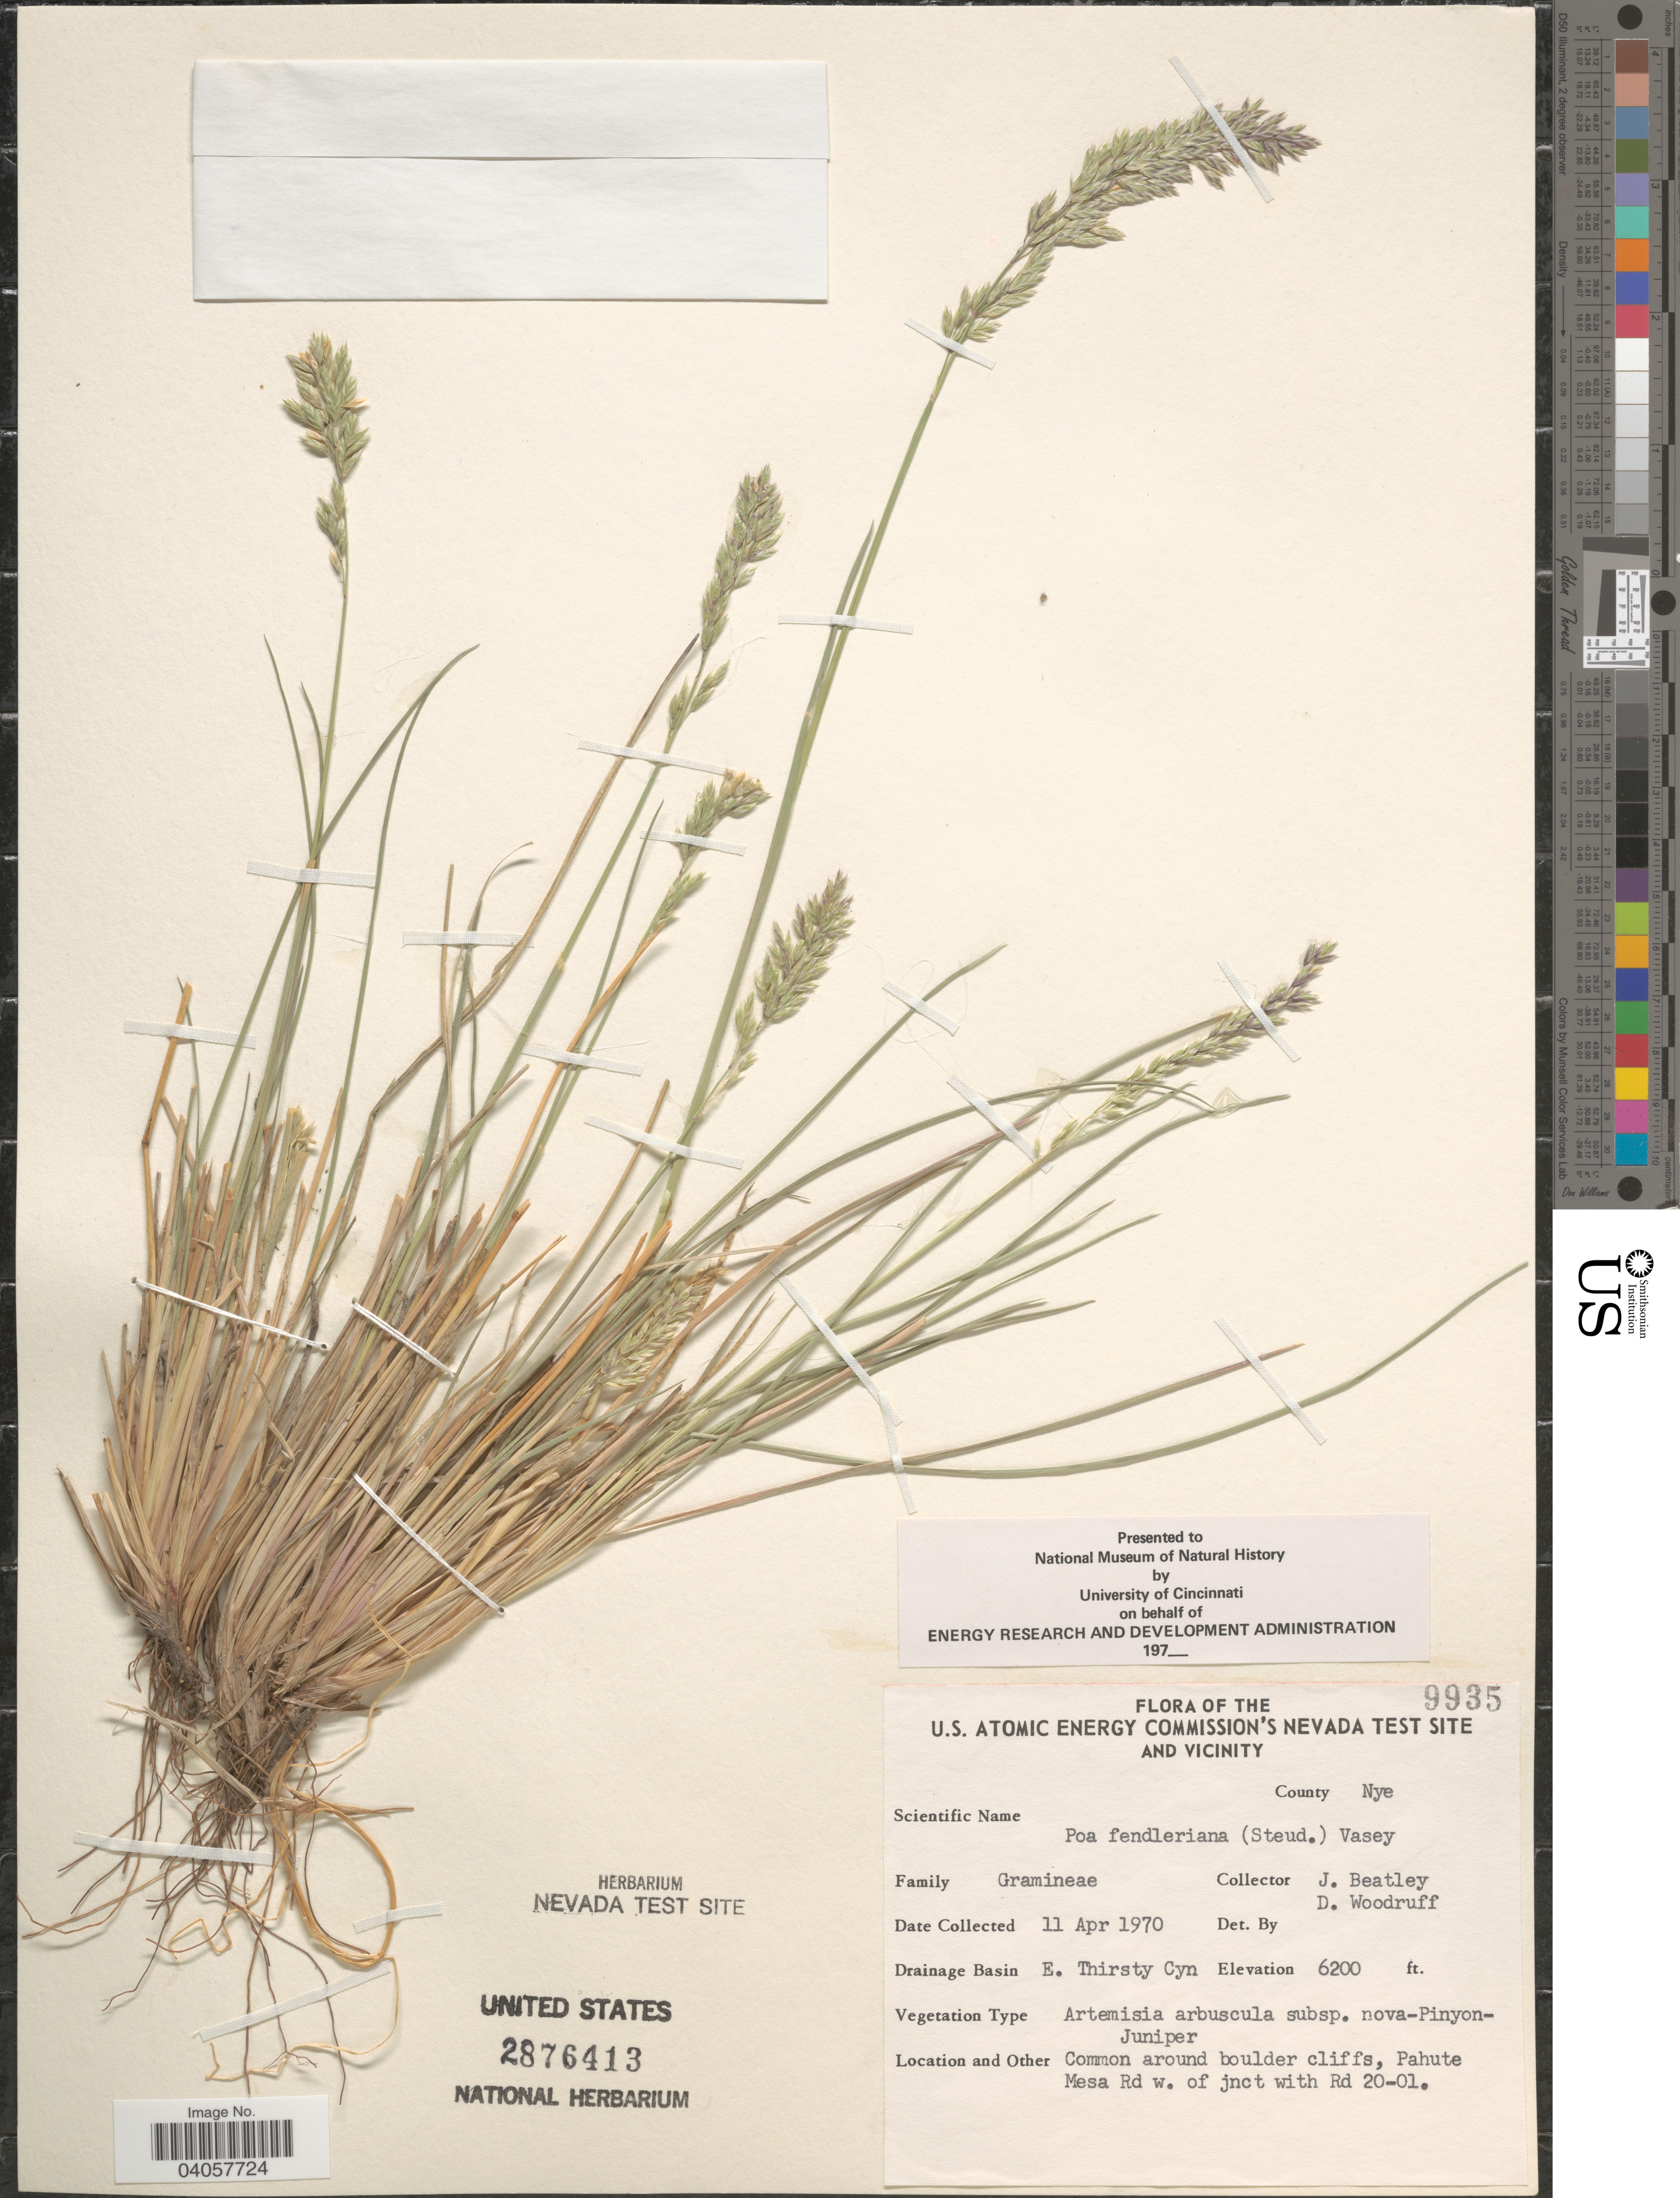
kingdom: Plantae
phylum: Tracheophyta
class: Liliopsida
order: Poales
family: Poaceae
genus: Poa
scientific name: Poa fendleriana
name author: (Steud.) Vasey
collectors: J. C. Beatley & D. Woodruff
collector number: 9935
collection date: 1970-04-11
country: United States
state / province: Nevada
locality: The U.S. Atomic Energy Commission's Nevada Test Site and vicinity. County Nye. Drainage Basin E. Thirsty Cyn. Pahute Mesa Rd w. of jnct with Rd 20-01.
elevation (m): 1890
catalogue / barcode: US 2876413